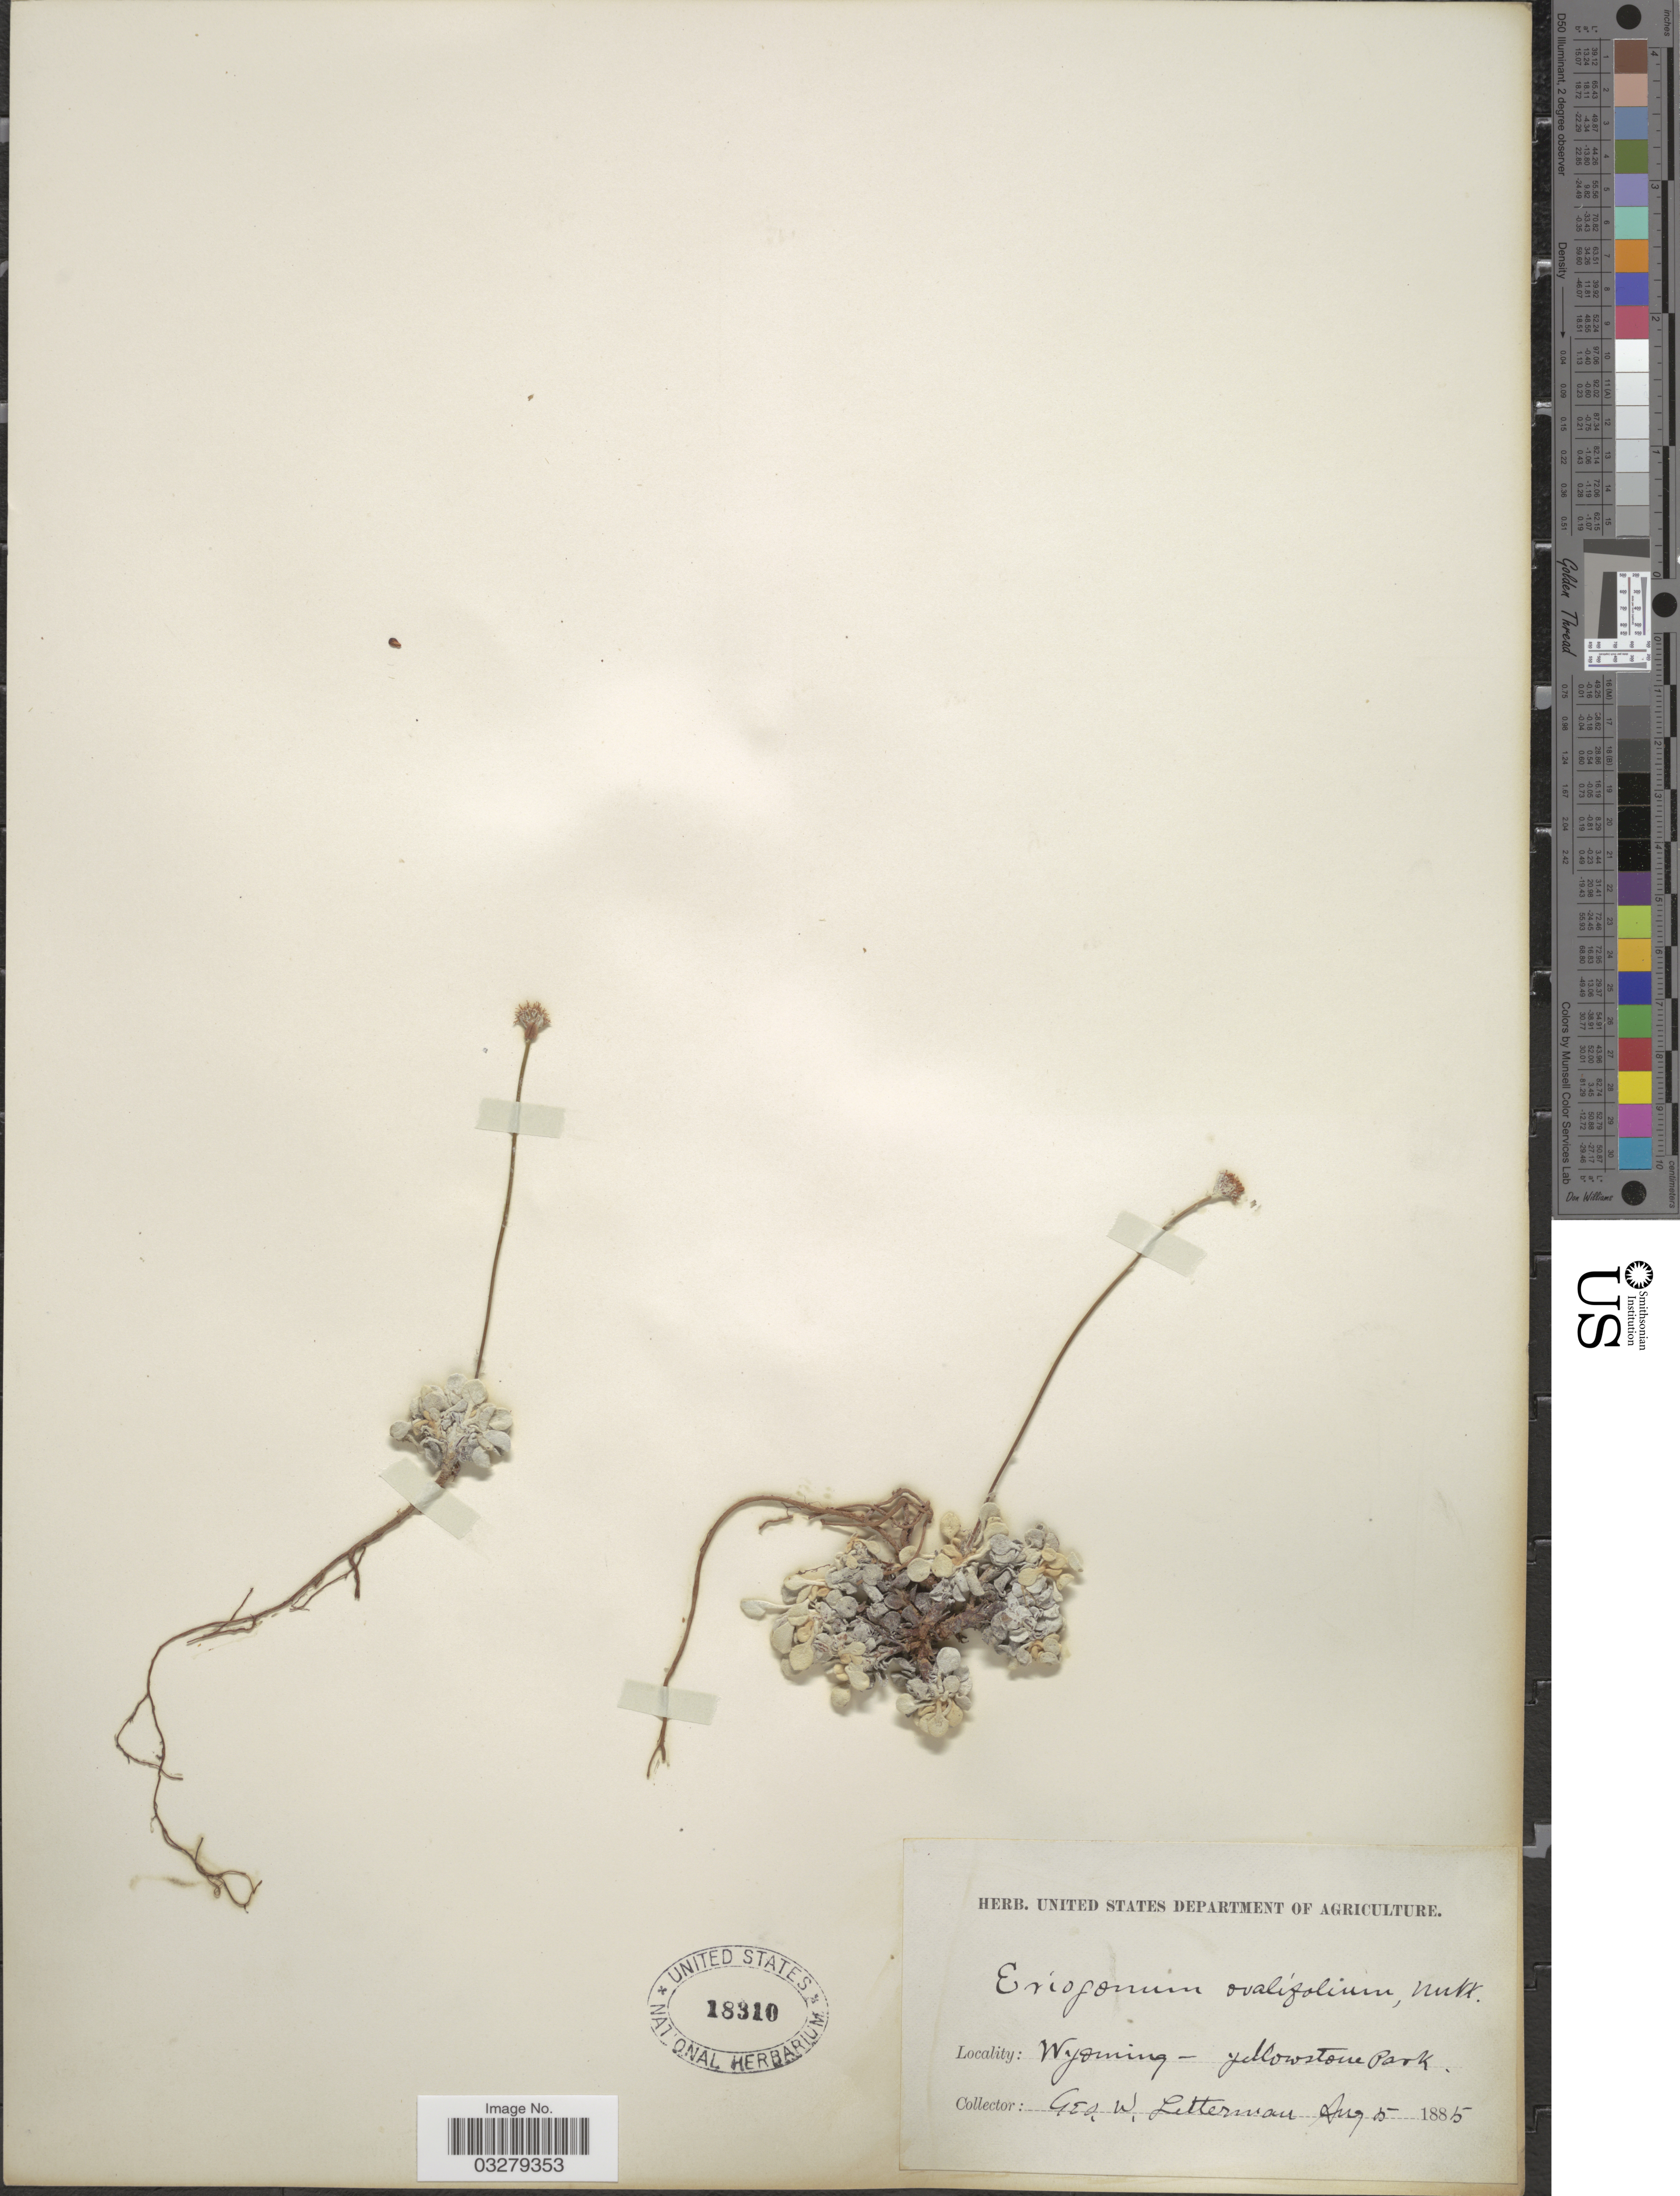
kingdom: Plantae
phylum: Tracheophyta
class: Magnoliopsida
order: Caryophyllales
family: Polygonaceae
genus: Eriogonum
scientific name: Eriogonum ovalifolium var. depressum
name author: Blank.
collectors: G. W. Letterman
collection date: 1885-08-05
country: United States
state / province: Wyoming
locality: Yellowstone Park.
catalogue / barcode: US 18310